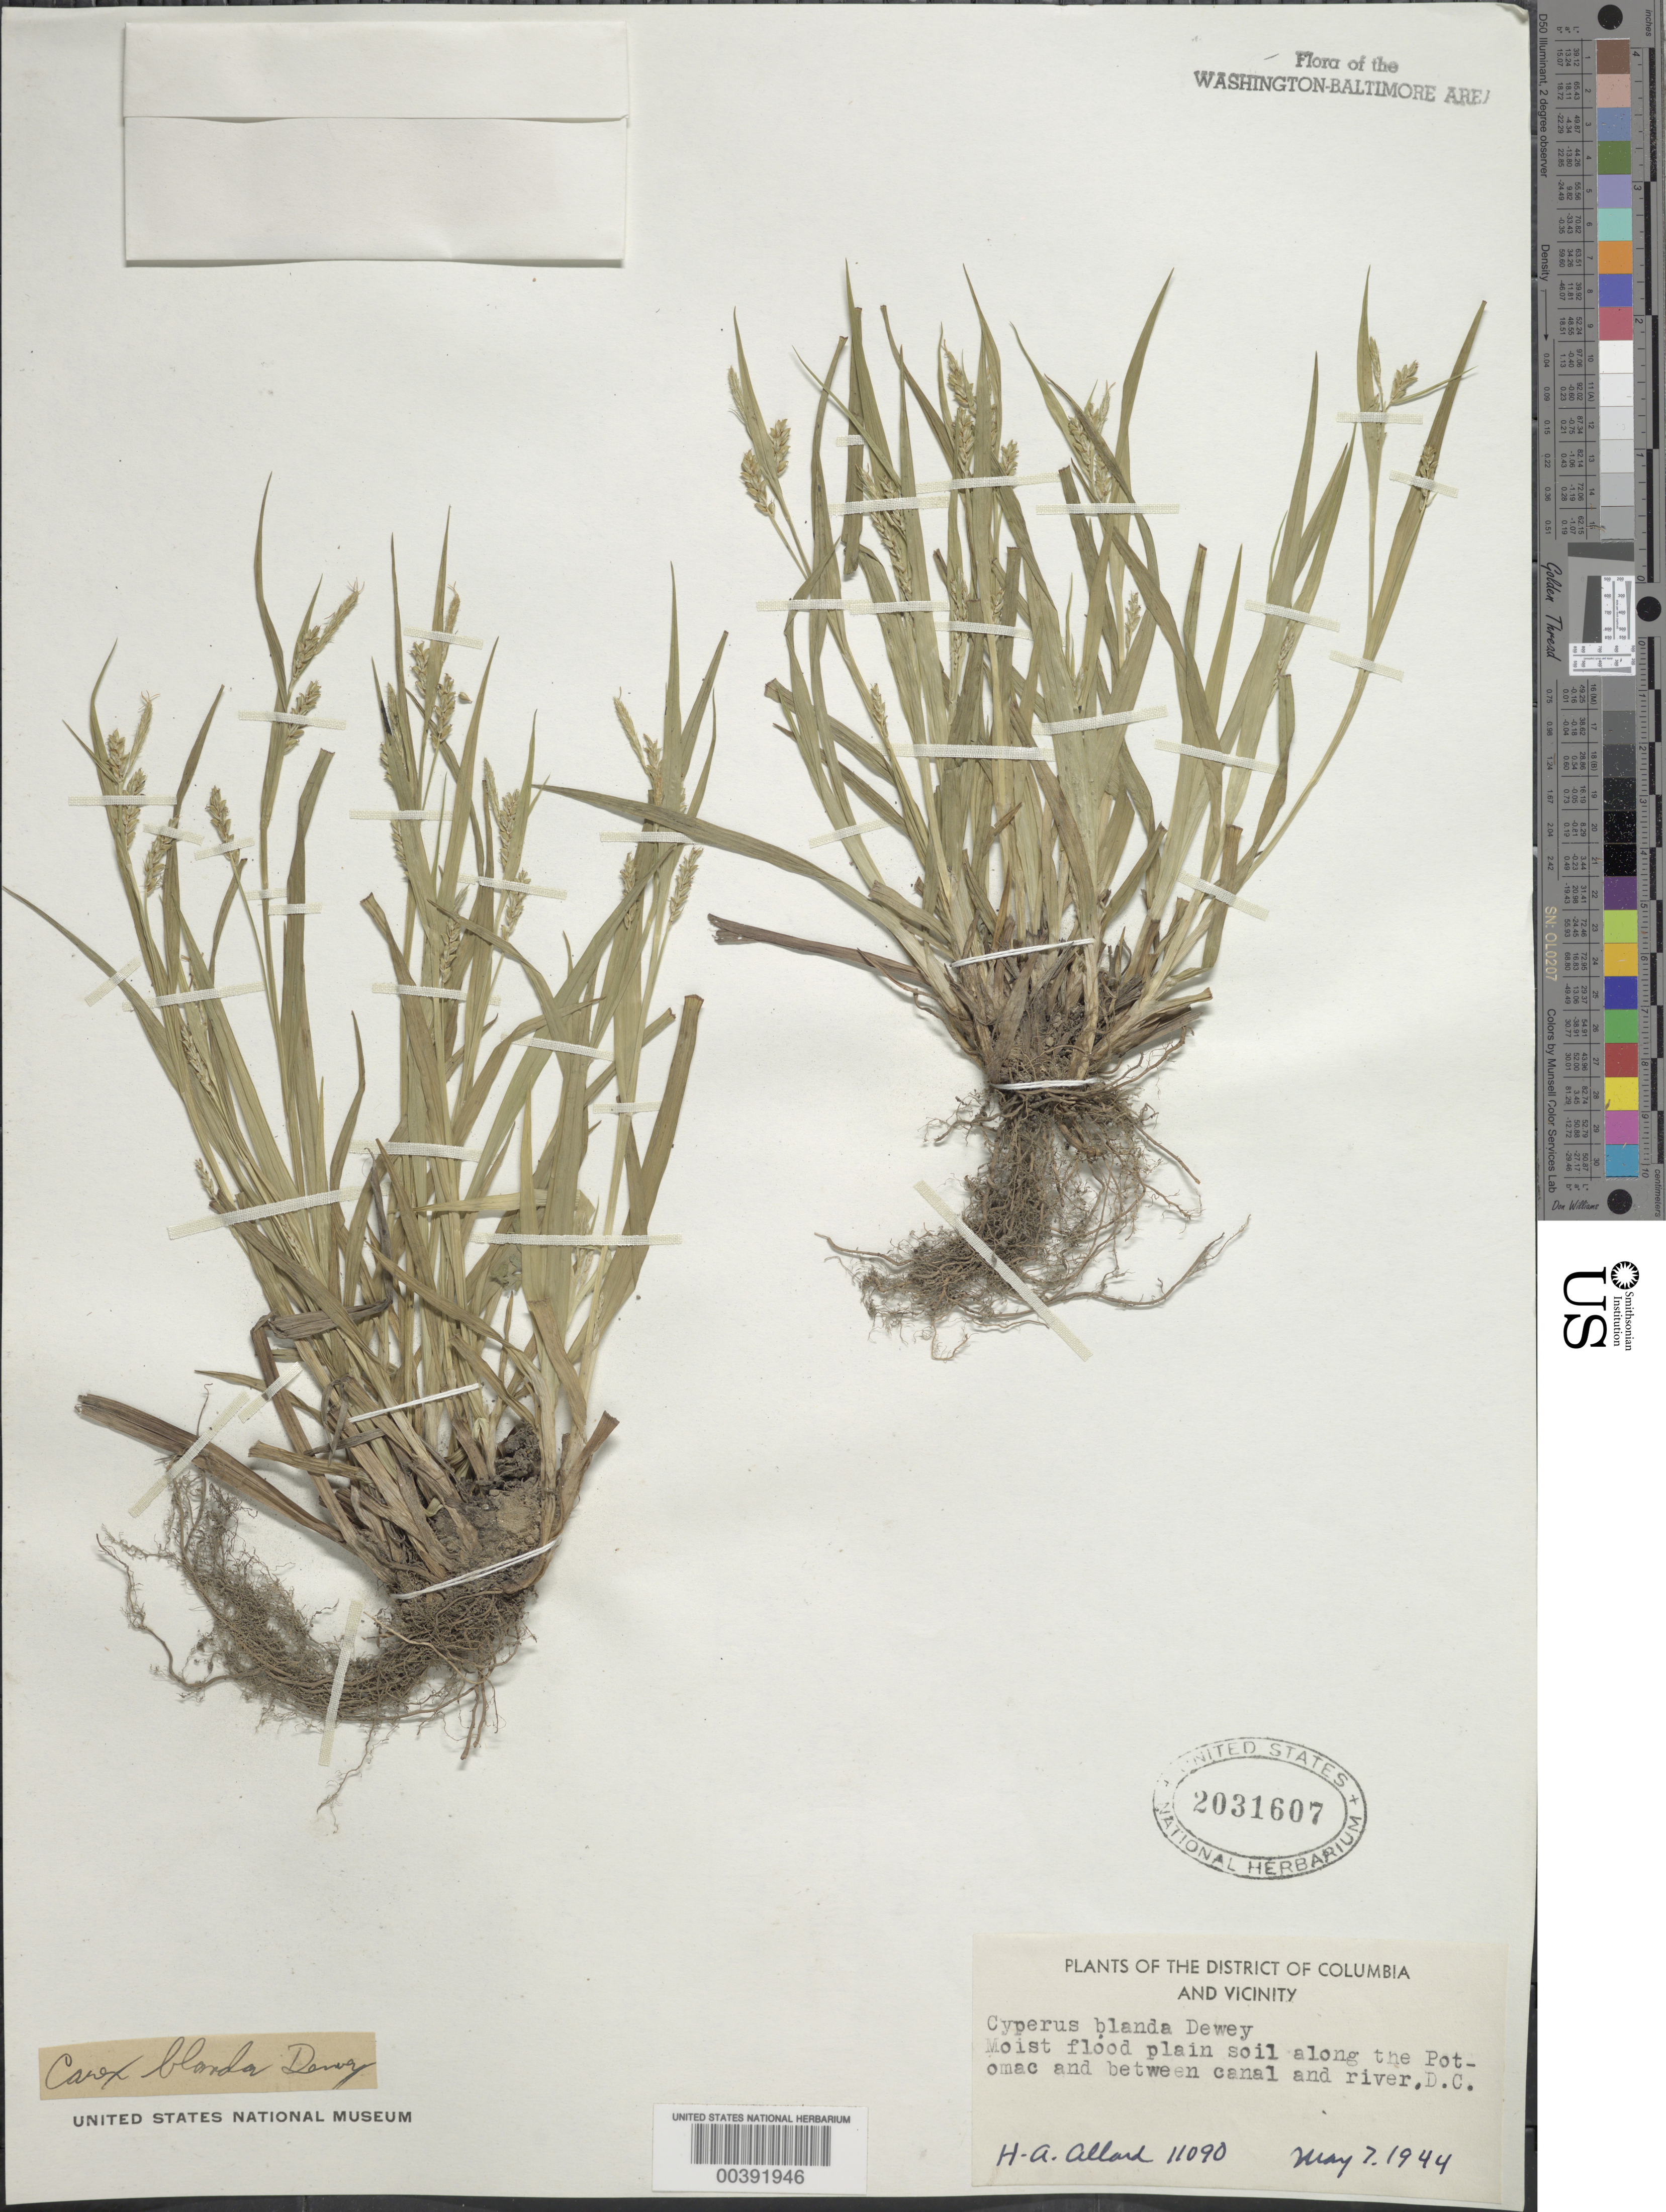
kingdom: Plantae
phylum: Tracheophyta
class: Liliopsida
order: Poales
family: Cyperaceae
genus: Carex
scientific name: Carex blanda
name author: Dewey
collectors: H. A. Allard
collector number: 11090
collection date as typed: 07 May 1944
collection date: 1944-05-07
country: United States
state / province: District of Columbia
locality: between Canal and Potomac River C. & O. Canal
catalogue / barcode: US 2031607